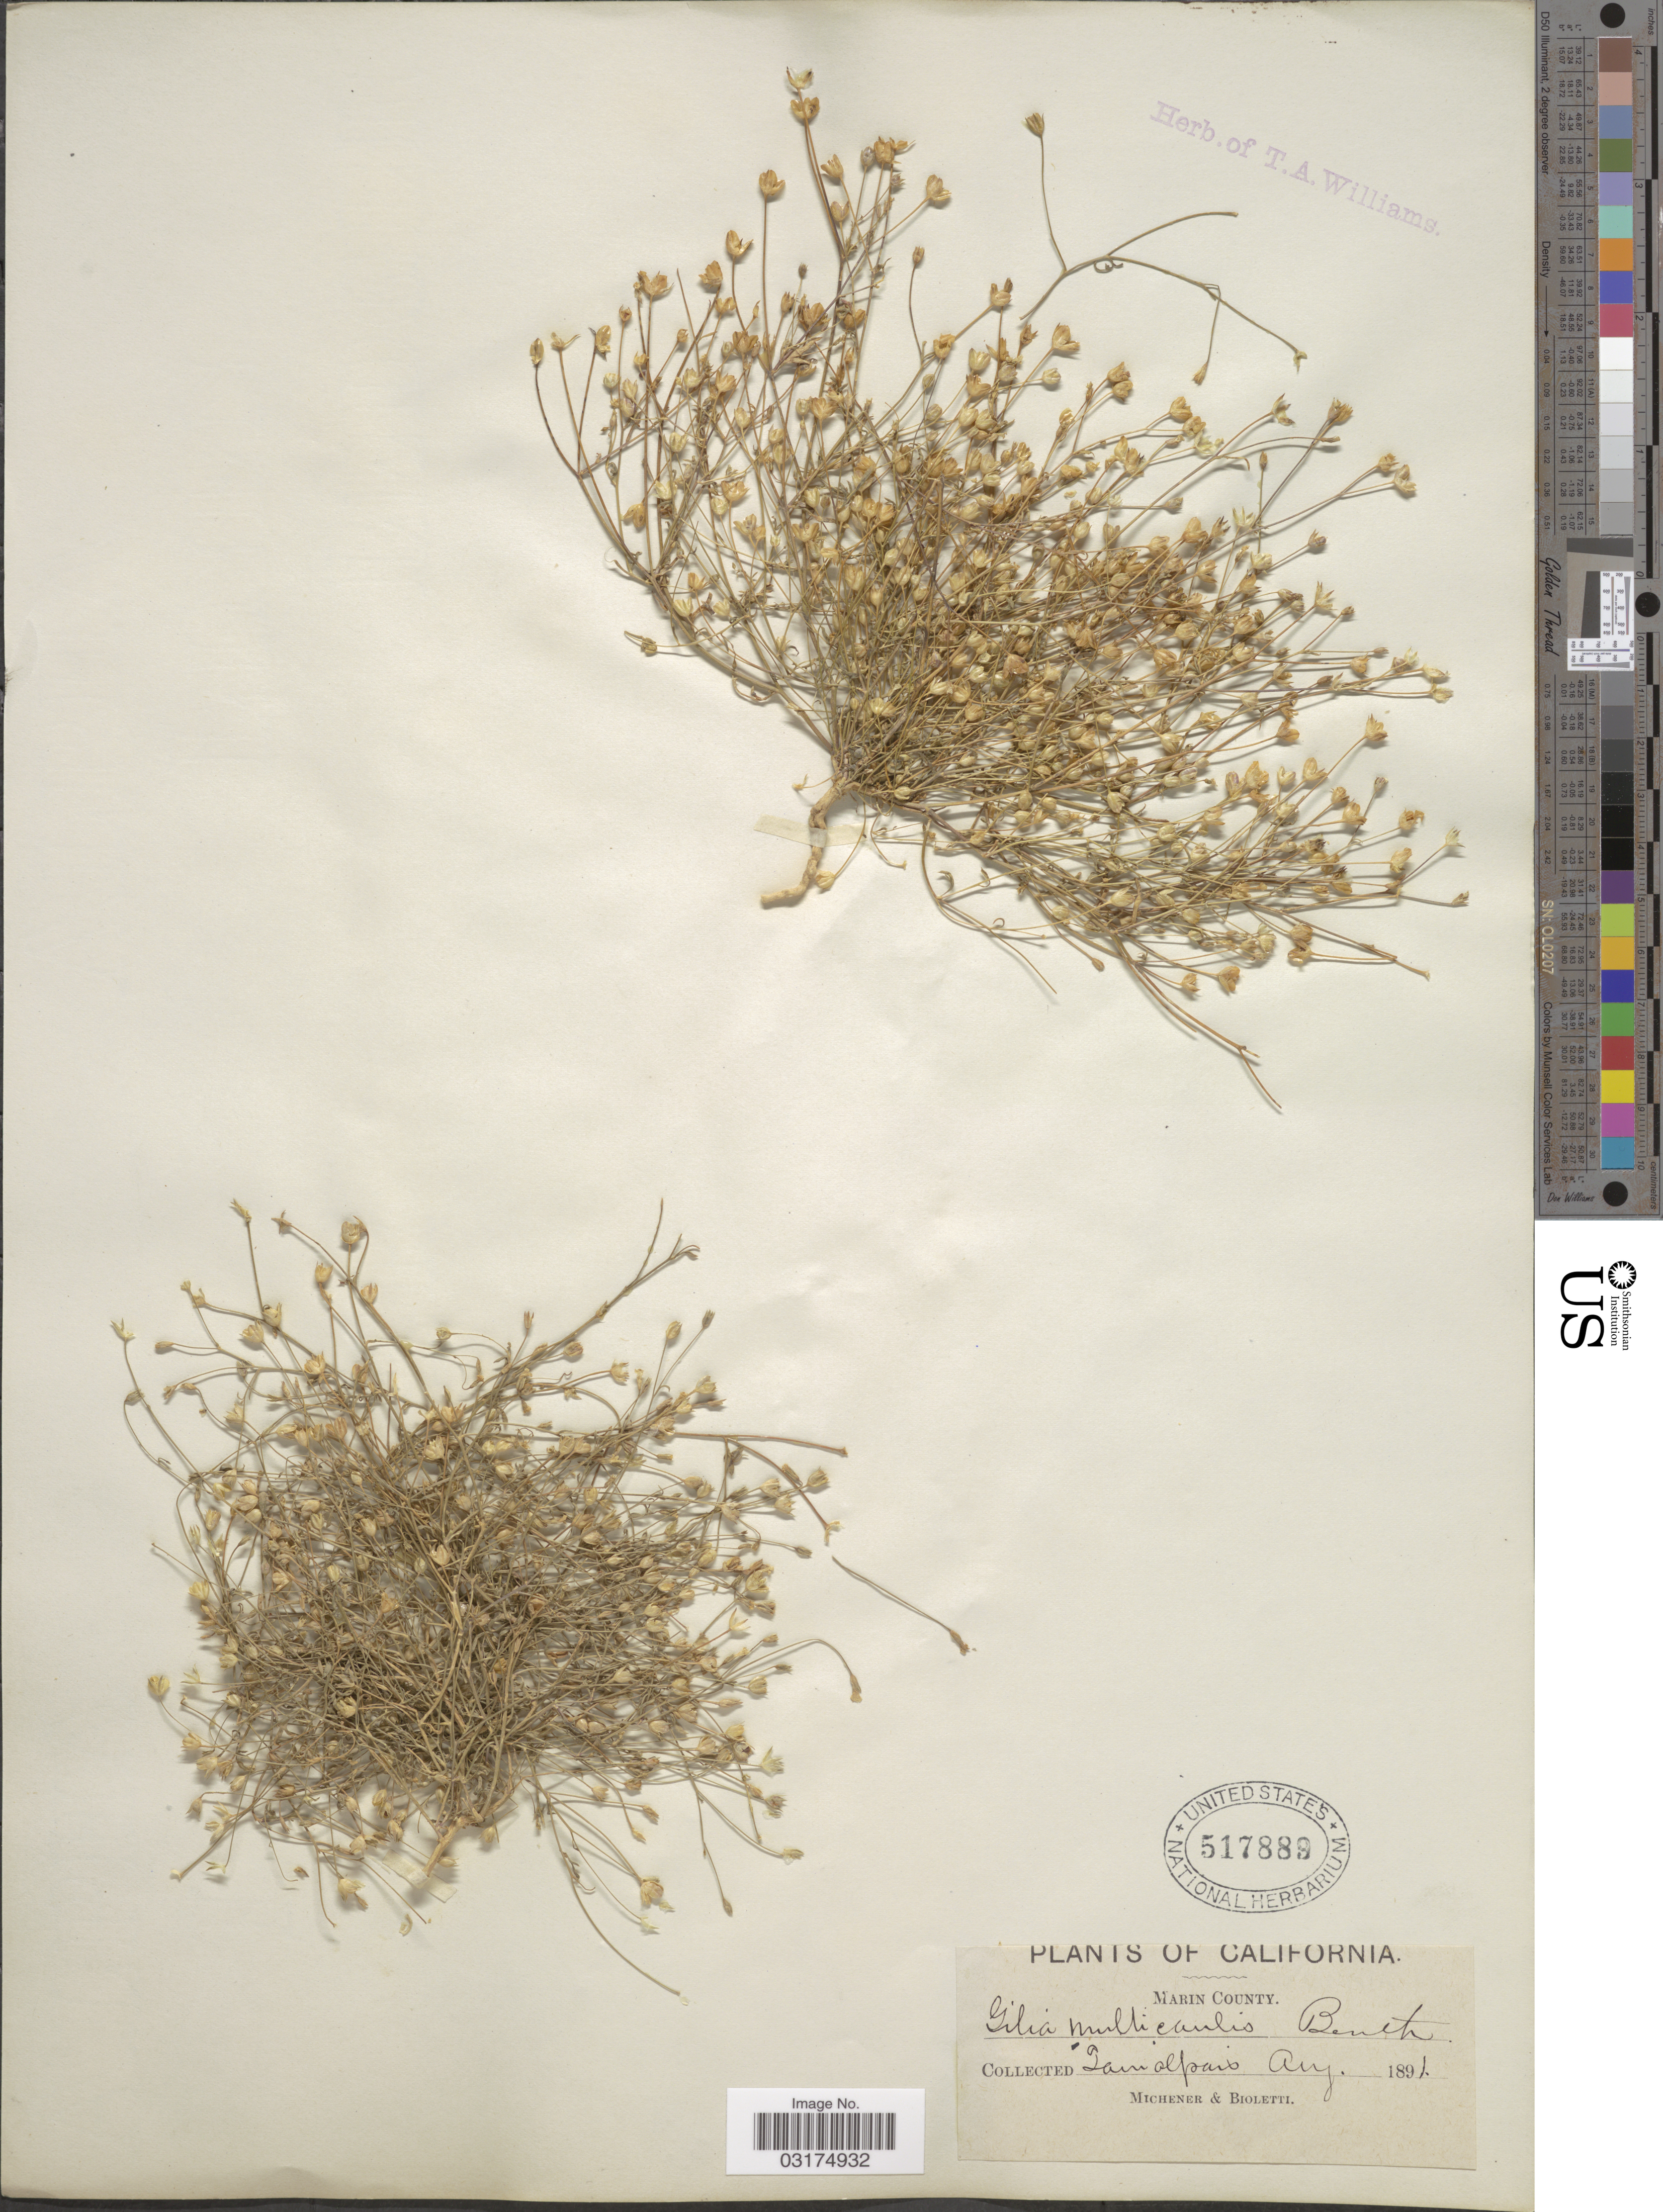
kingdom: Plantae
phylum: Tracheophyta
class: Magnoliopsida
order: Ericales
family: Polemoniaceae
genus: Gilia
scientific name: Gilia achilleifolia subsp. multicaulis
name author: (Benth.) V.E. Grant & A.D. Grant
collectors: -. Michener & -- Bioletti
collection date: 1891-08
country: United States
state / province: California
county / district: Marin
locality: Marin County. Tamalpais.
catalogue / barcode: US 517889